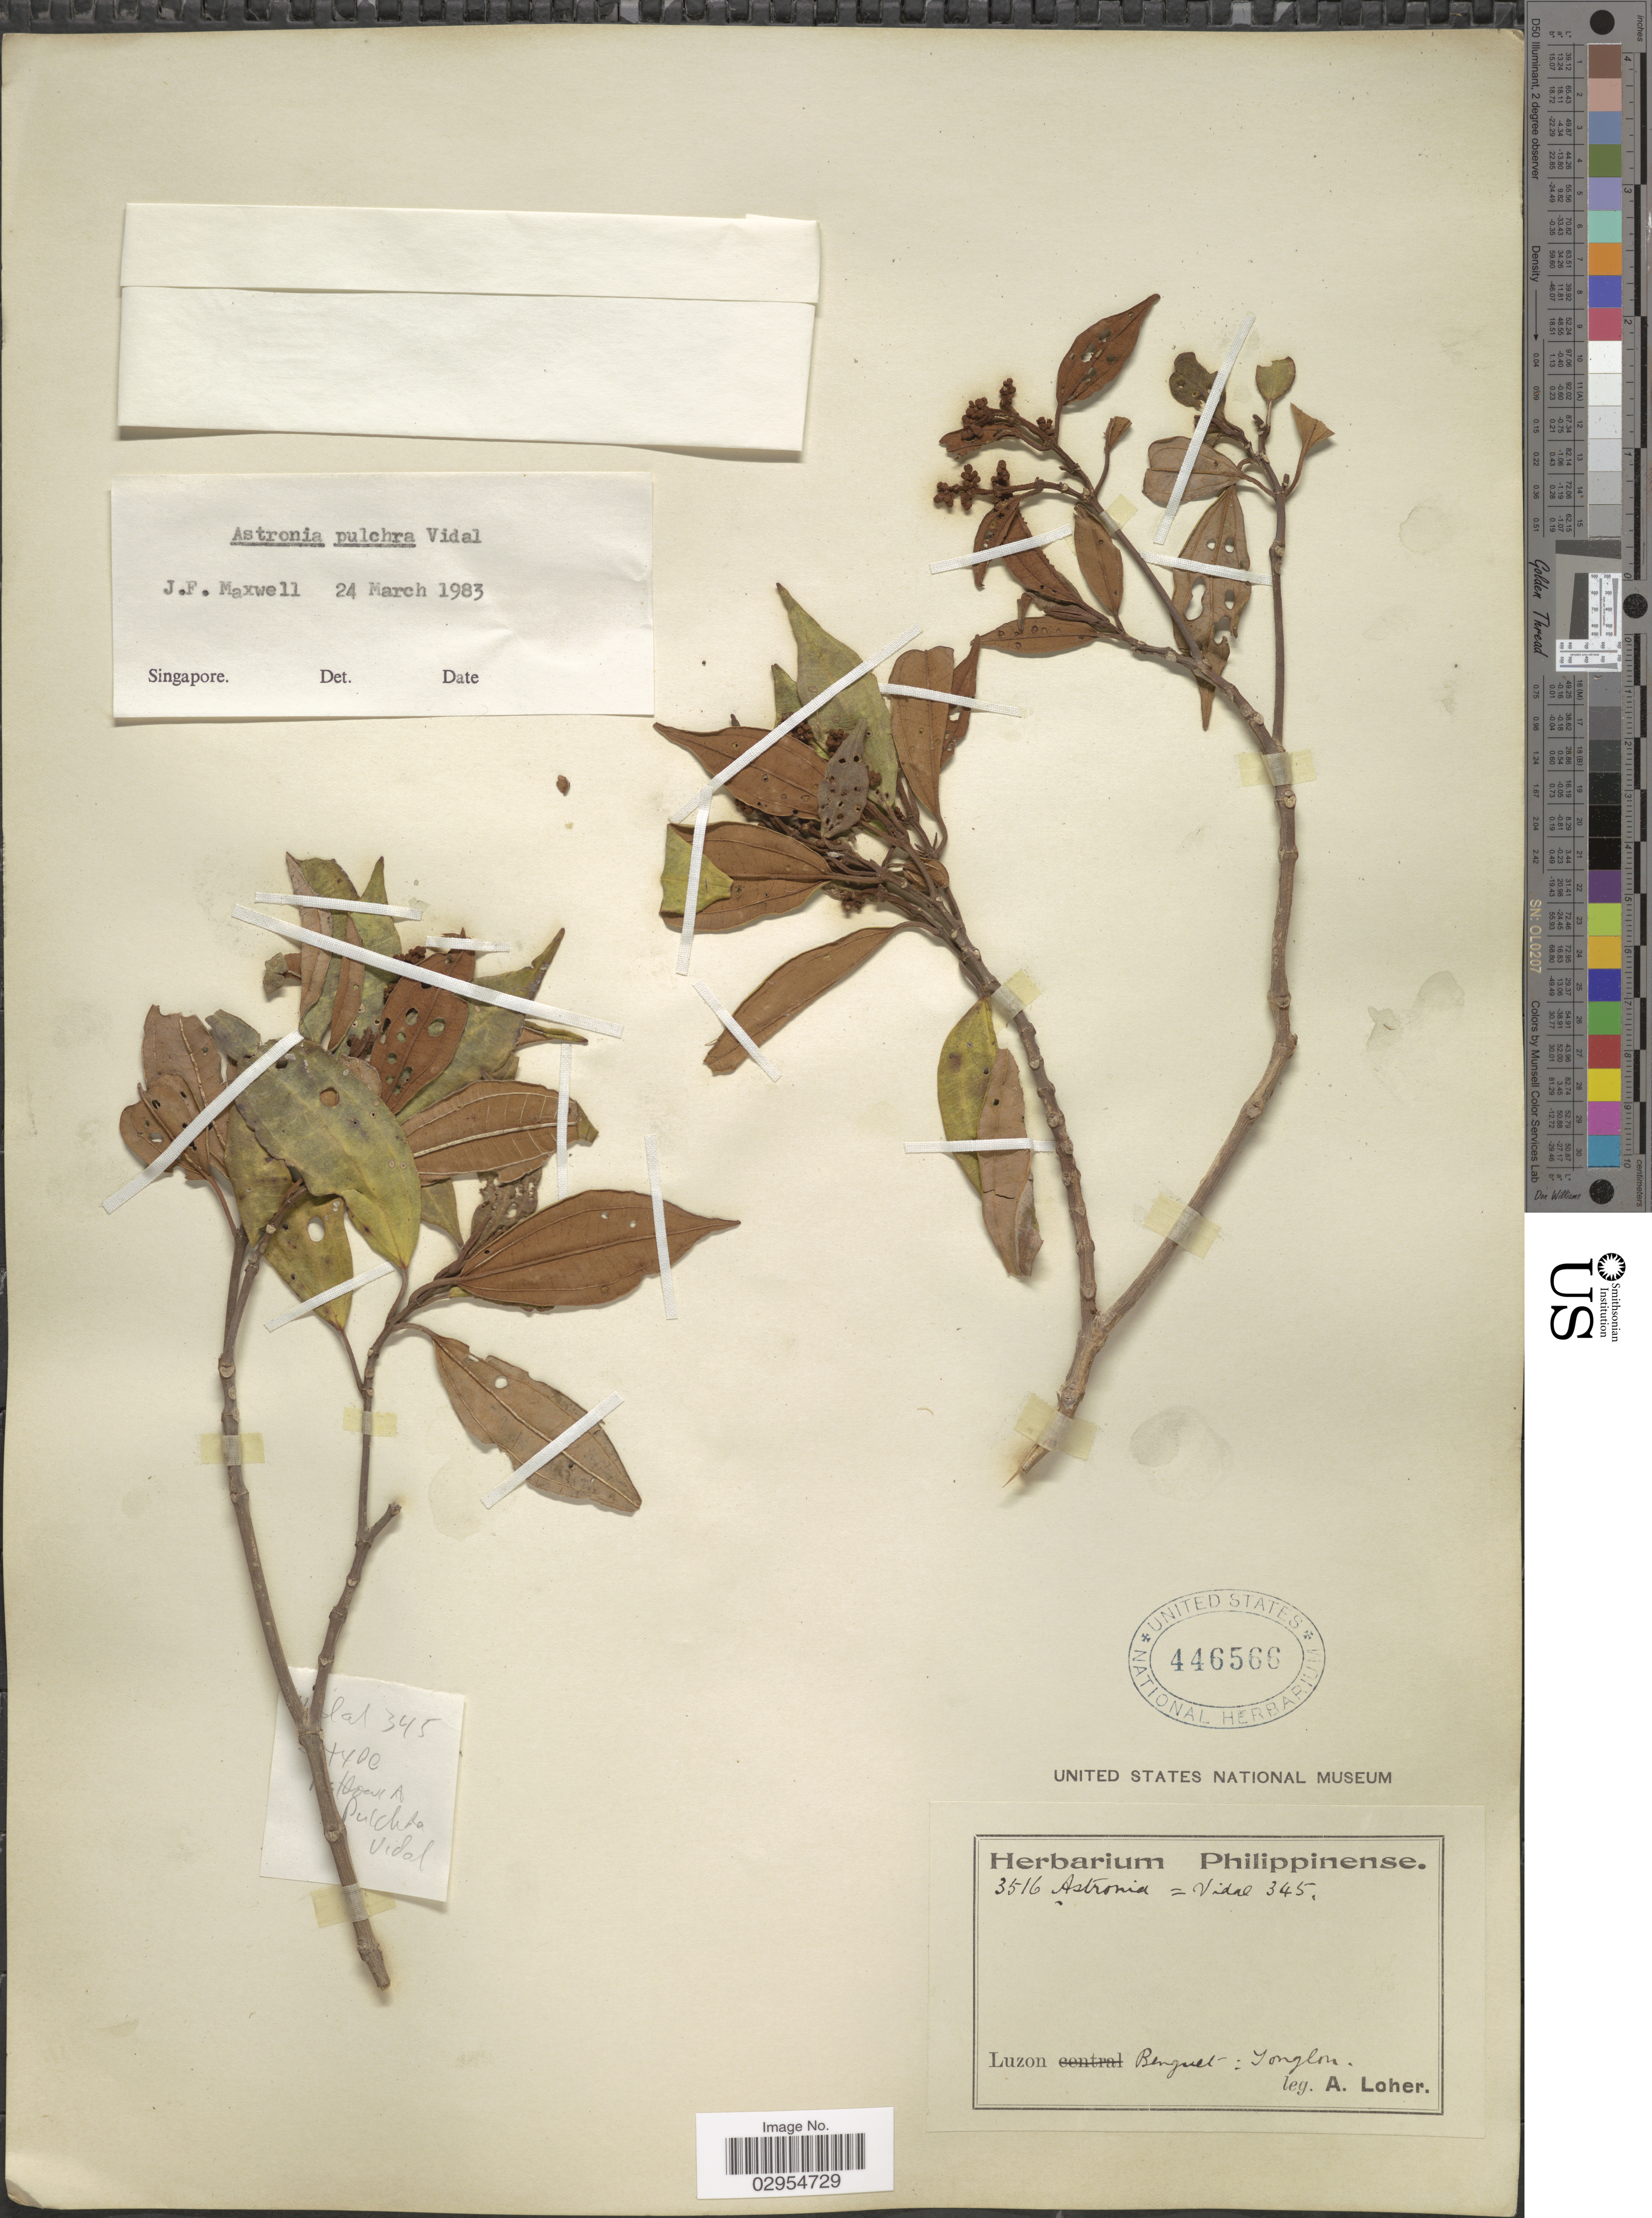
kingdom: Plantae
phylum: Tracheophyta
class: Magnoliopsida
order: Myrtales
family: Melastomataceae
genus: Astronia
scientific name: Astronia pulchra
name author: S. Vidal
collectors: A. Loher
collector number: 3516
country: Philippines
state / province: Cordillera (Administrative Region)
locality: Luzon, Benguet, Tonglon.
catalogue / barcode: US 446566